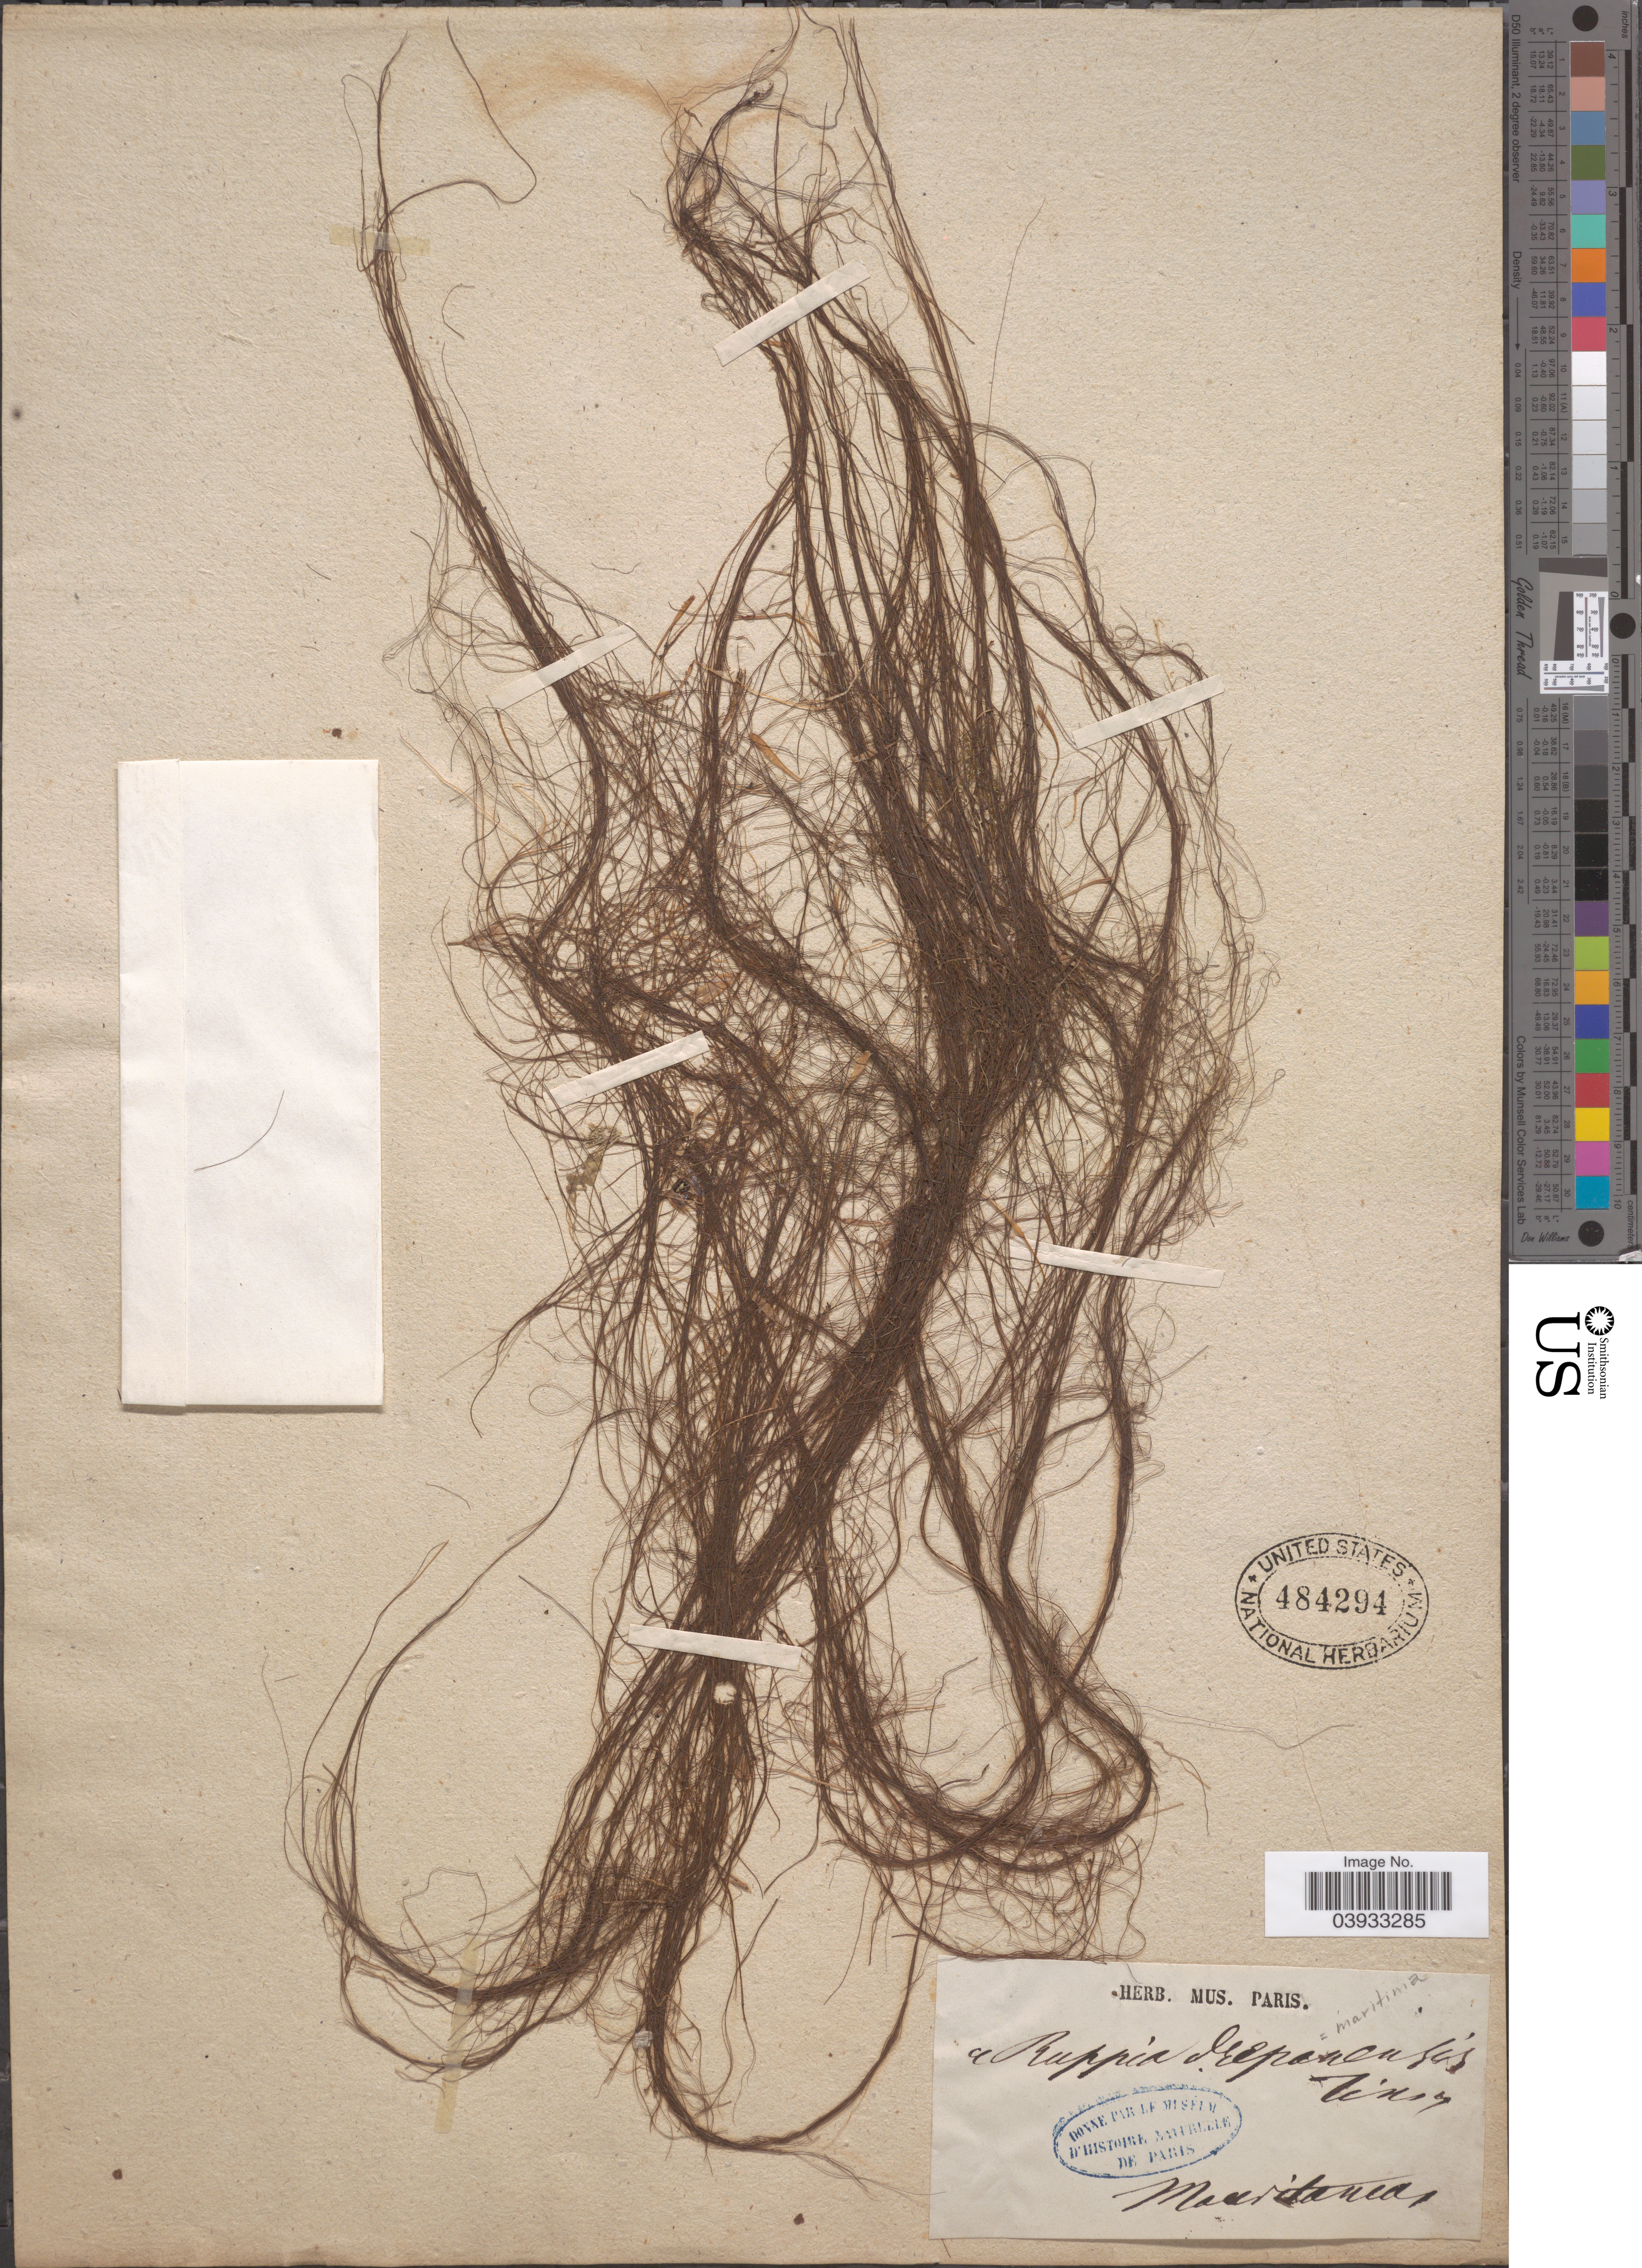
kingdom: Plantae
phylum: Tracheophyta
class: Liliopsida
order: Alismatales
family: Ruppiaceae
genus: Ruppia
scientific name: Ruppia maritima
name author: L.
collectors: ex Herbarium Mus. Paris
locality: Mauritaneas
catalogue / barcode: US 484294